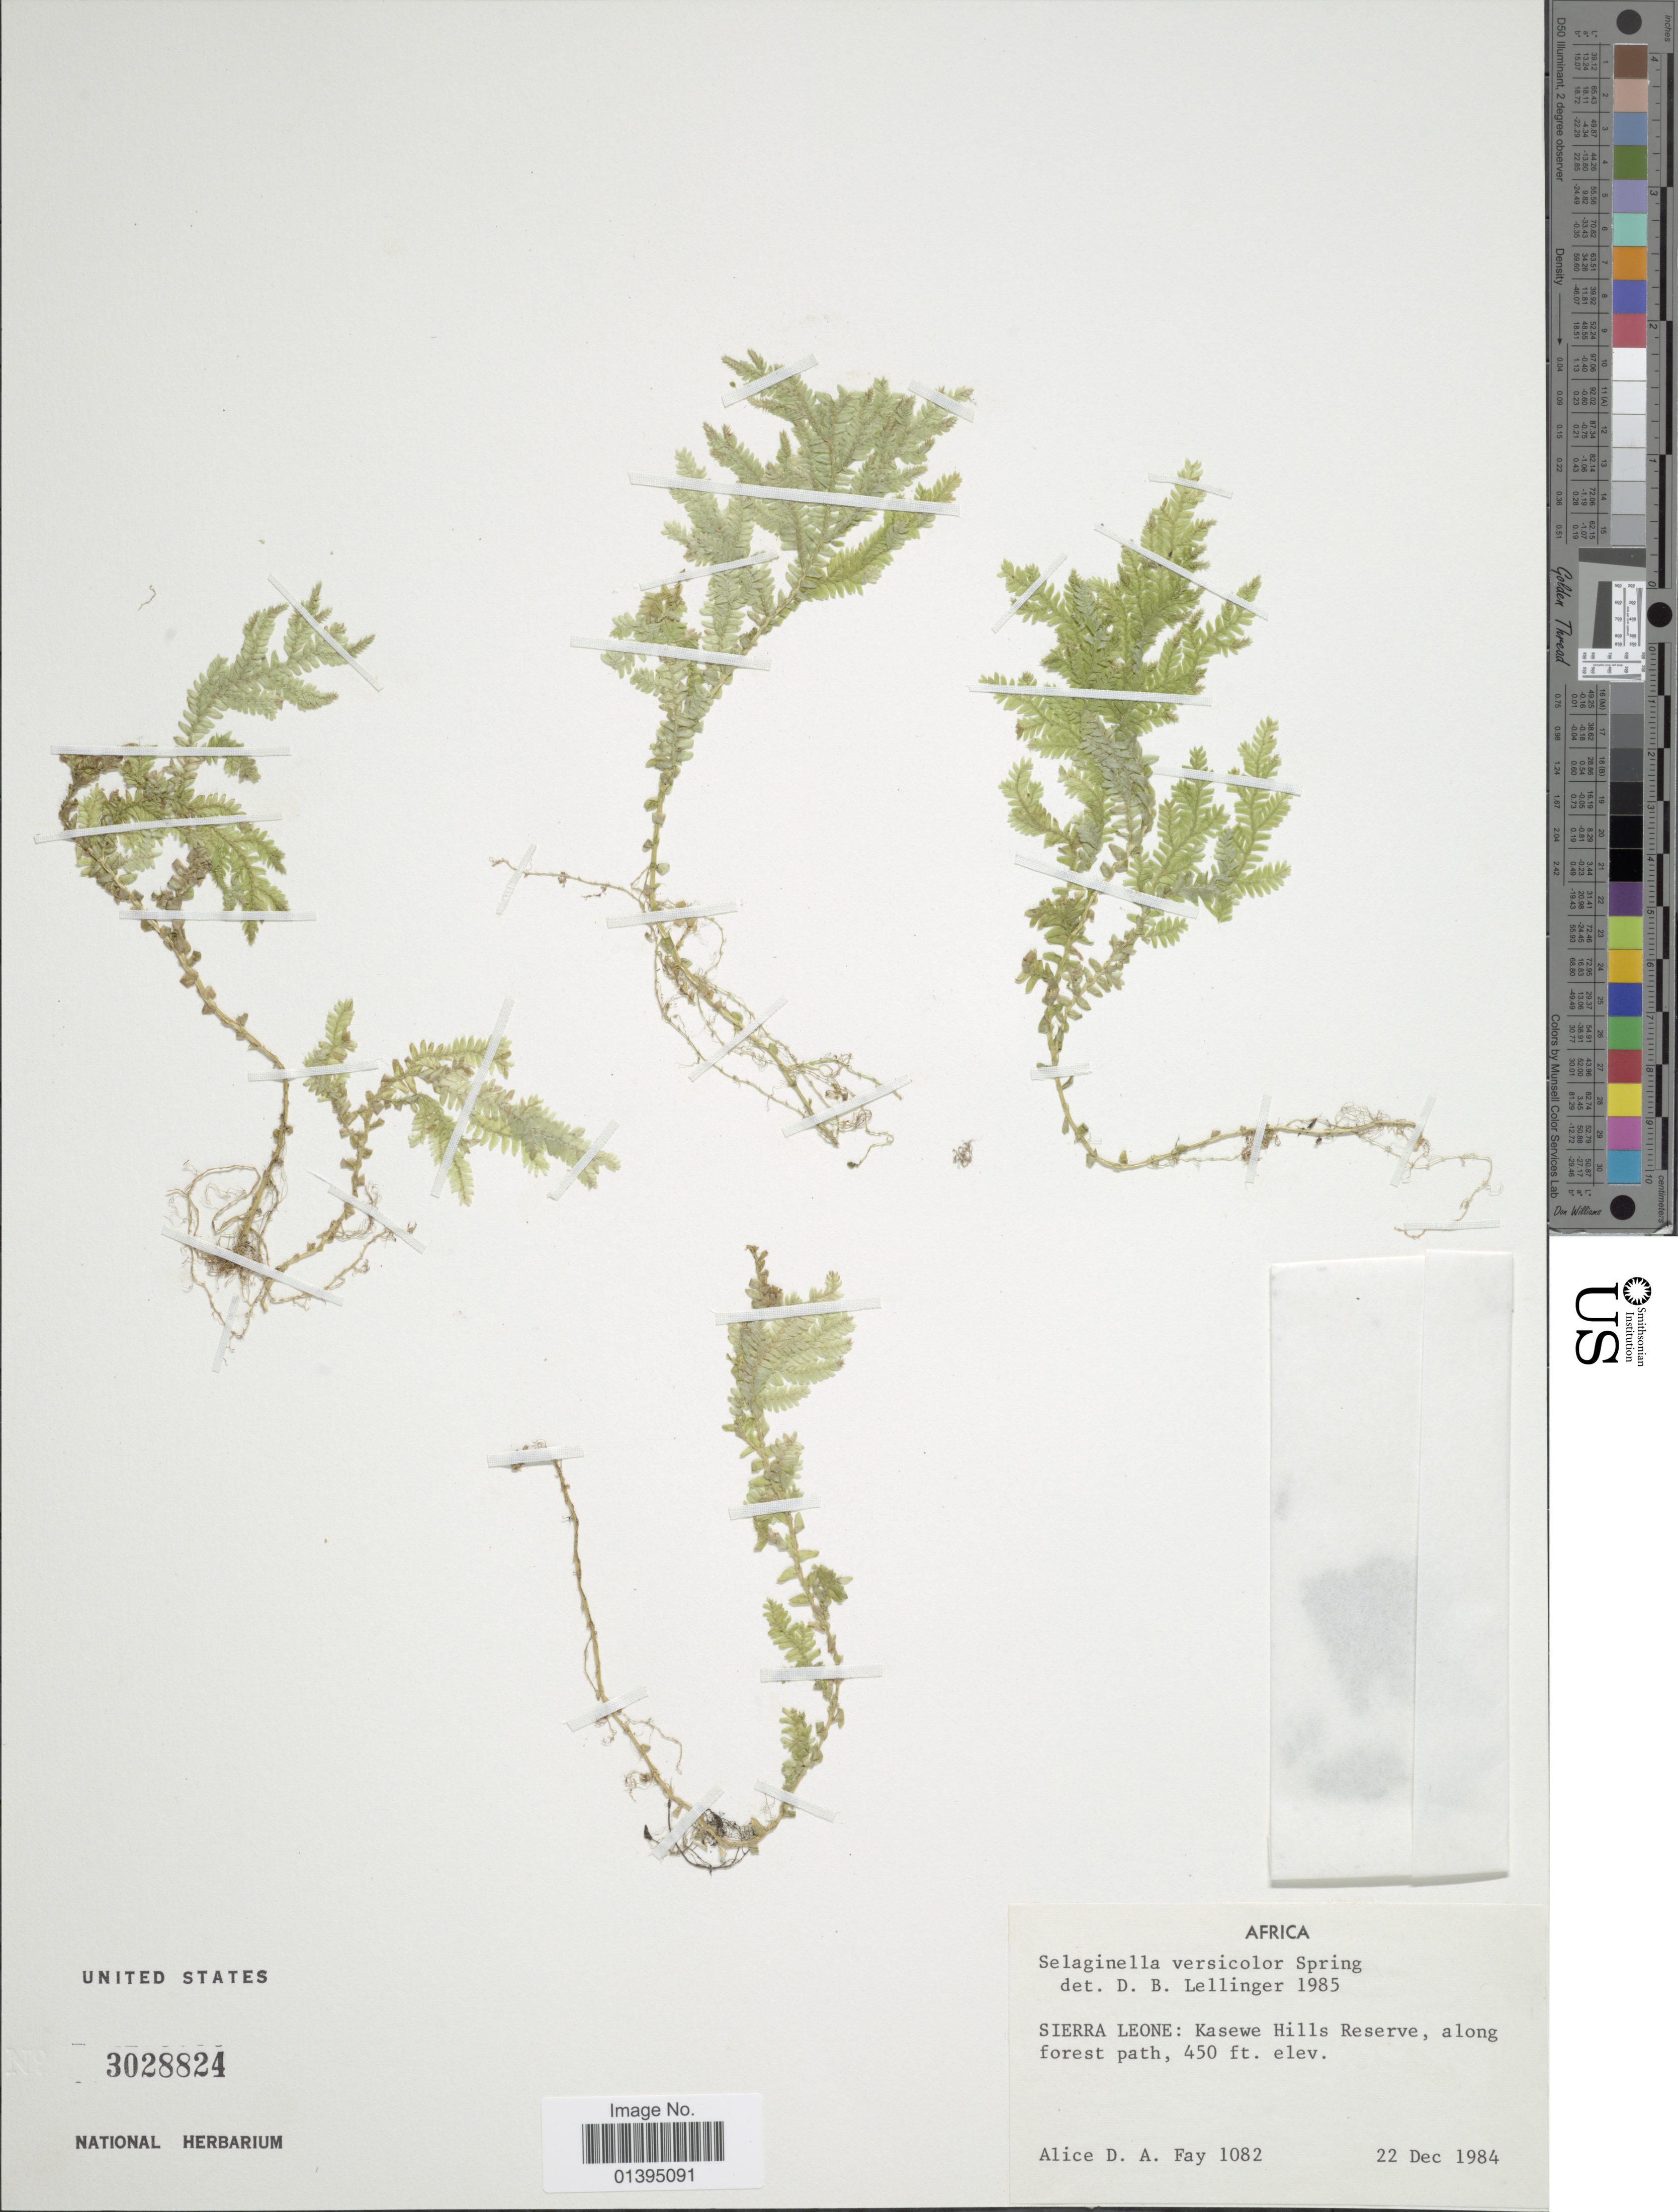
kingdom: Plantae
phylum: Tracheophyta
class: Lycopodiopsida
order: Selaginellales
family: Selaginellaceae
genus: Selaginella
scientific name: Selaginella versicolor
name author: Spring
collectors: A. Fay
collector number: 1082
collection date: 1984-12-22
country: Sierra Leone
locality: Africa, Kasewe Hills Reserve, along forest path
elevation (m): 137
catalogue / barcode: US 3028824